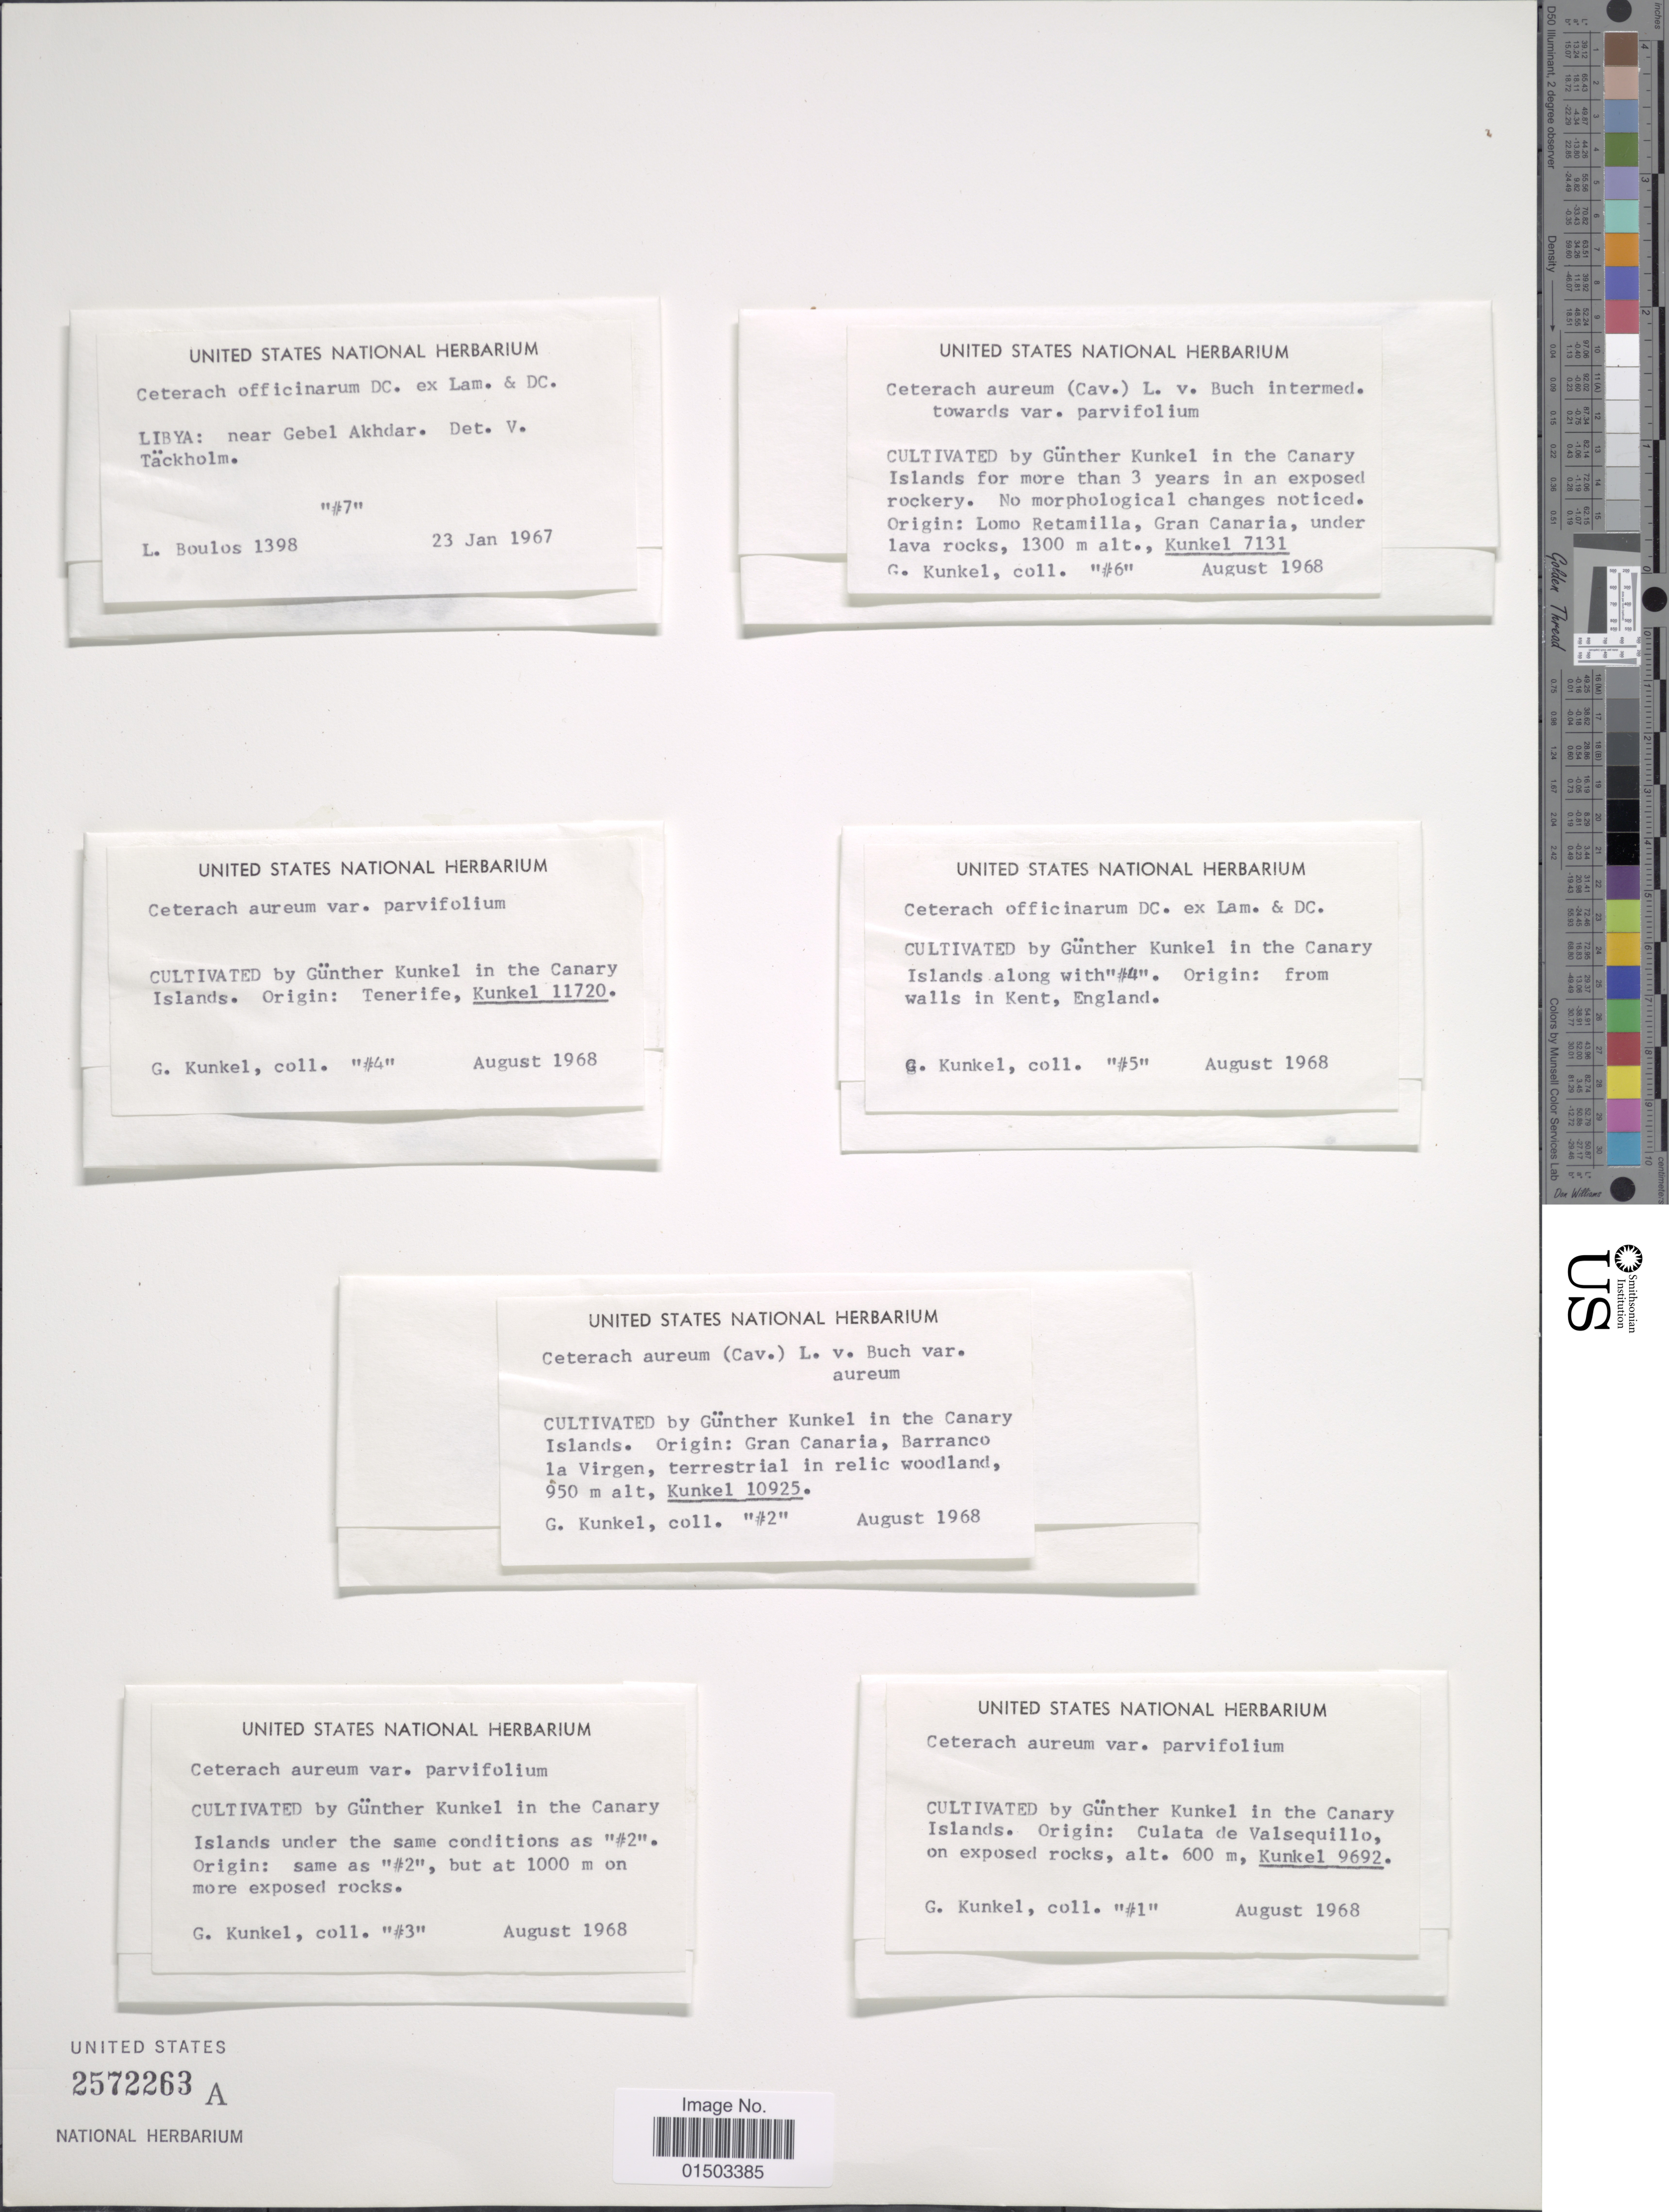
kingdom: Plantae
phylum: Tracheophyta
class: Polypodiopsida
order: Polypodiales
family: Aspleniaceae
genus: Asplenium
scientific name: Asplenium aureum var. parvifolium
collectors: L. Boulos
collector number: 7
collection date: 1967-01-23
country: Libya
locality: Near Gebel Akhdar